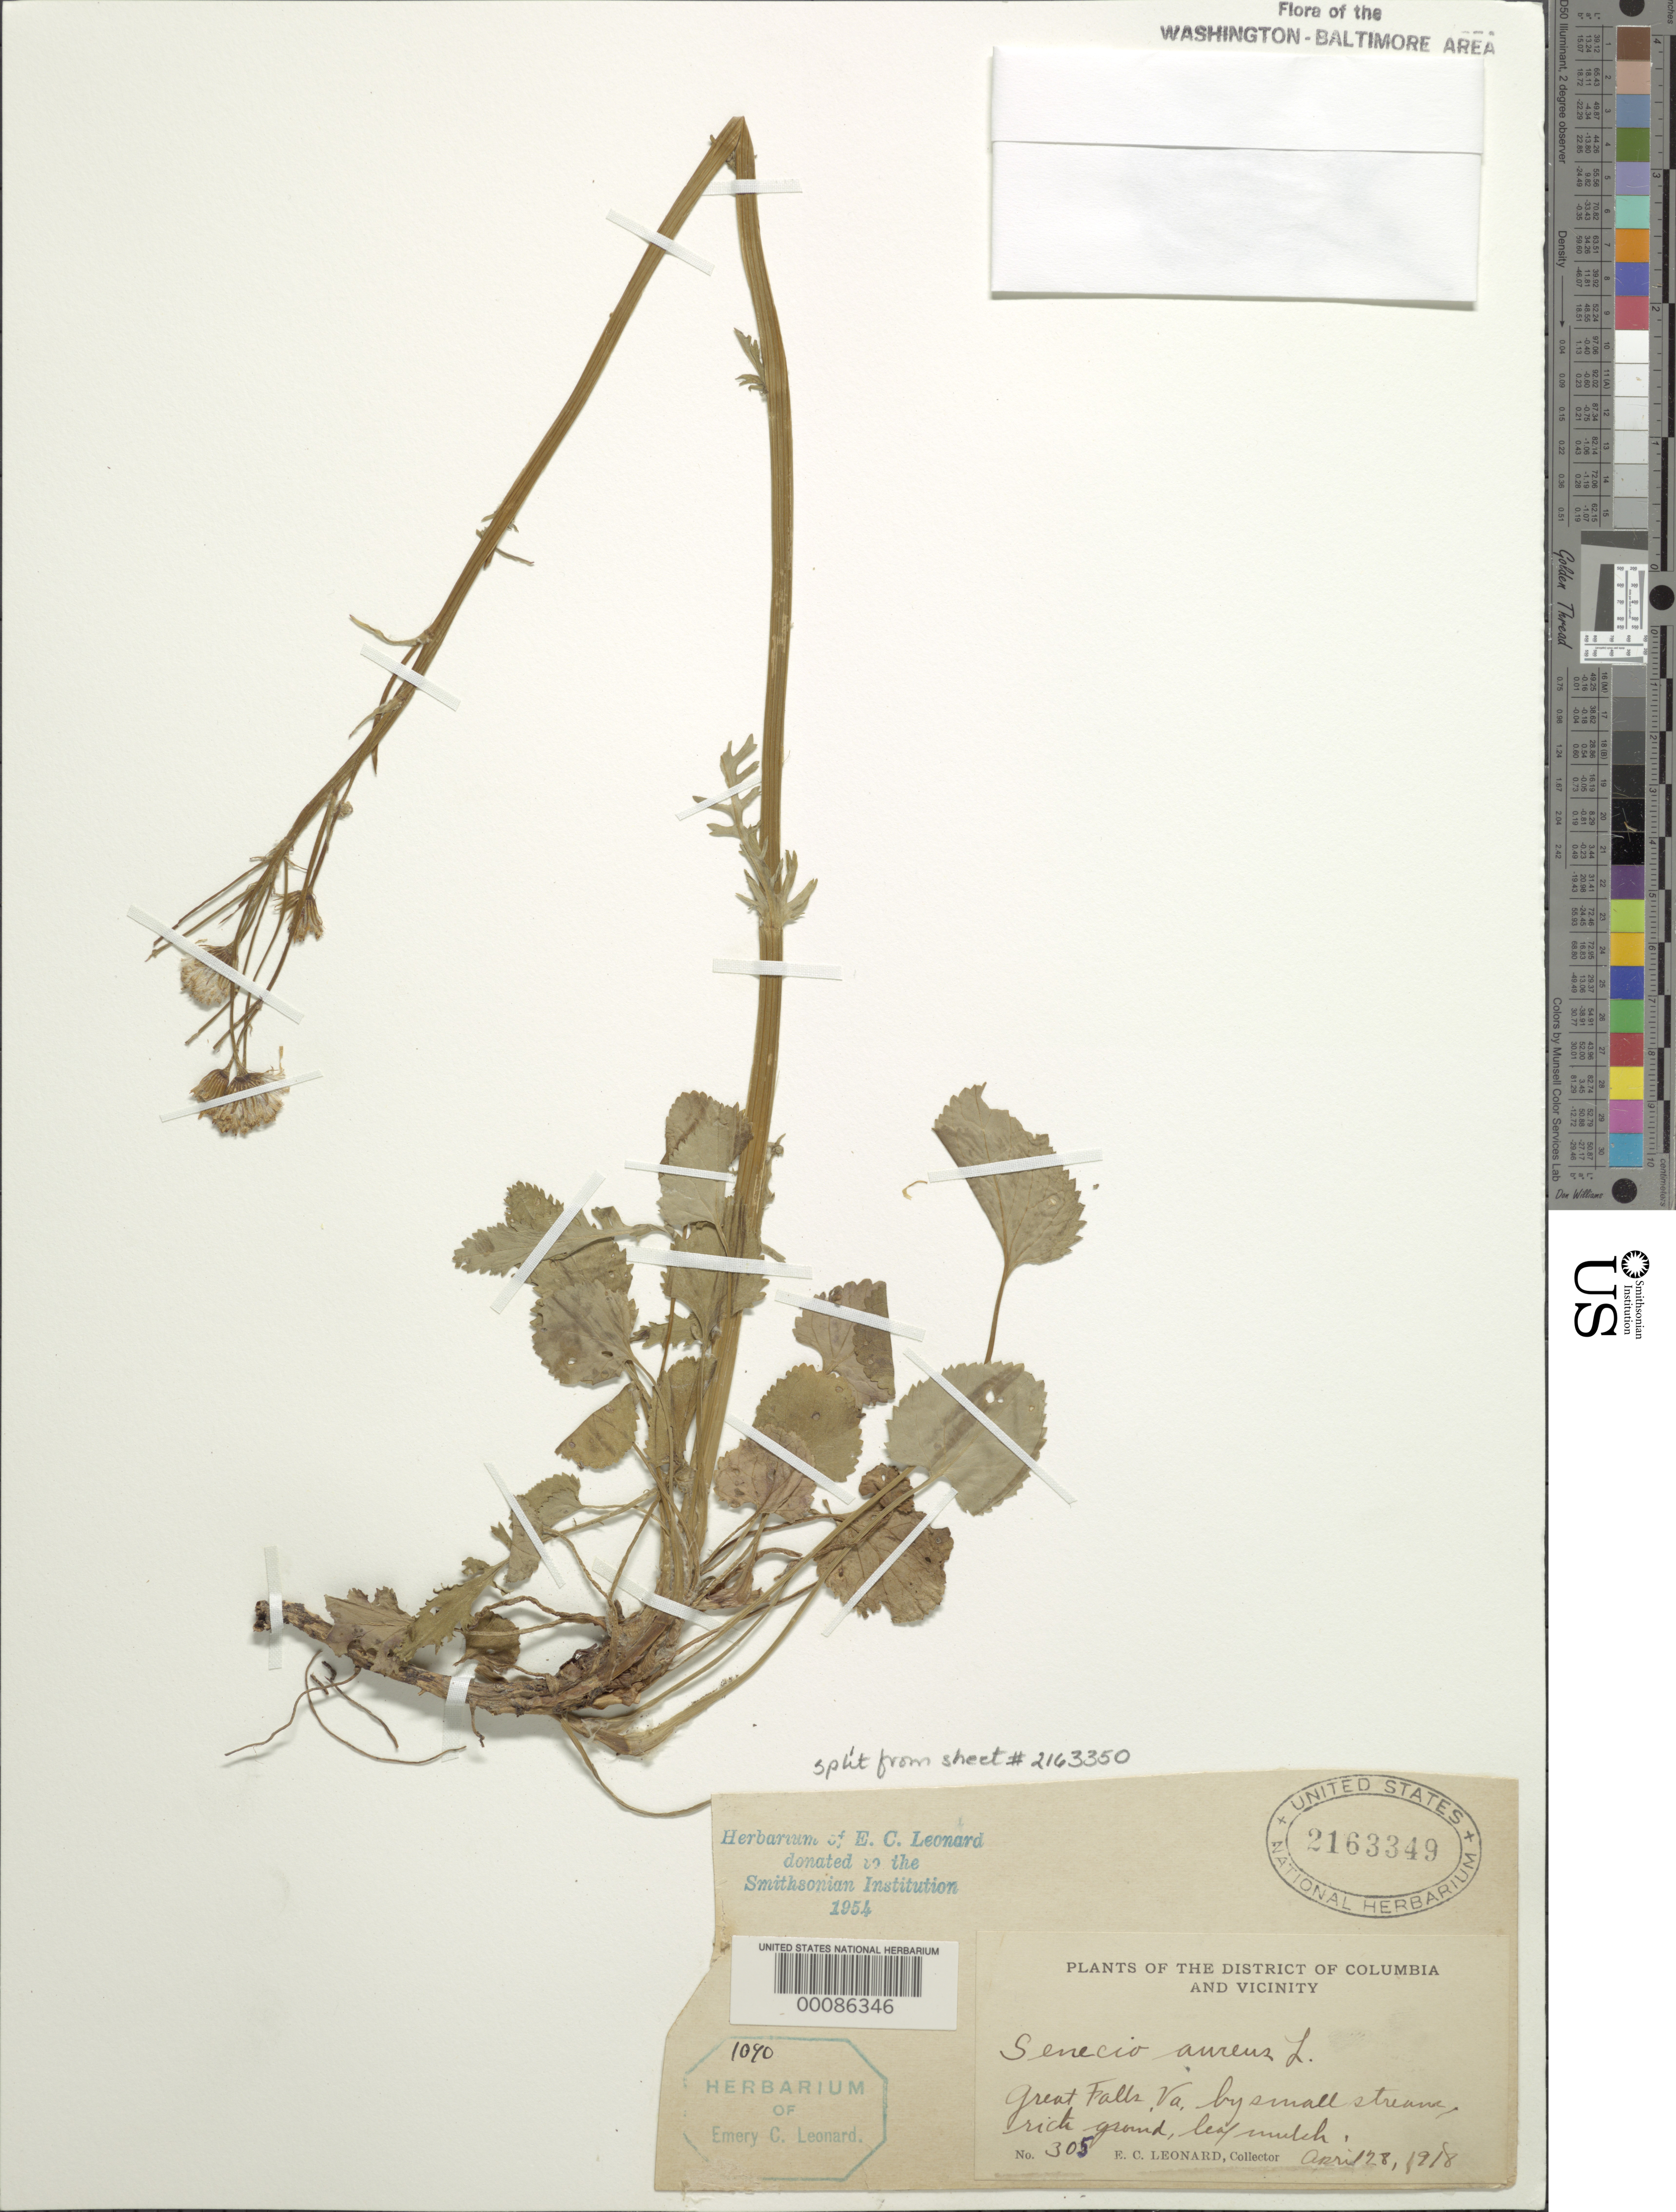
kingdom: Plantae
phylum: Tracheophyta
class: Magnoliopsida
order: Asterales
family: Asteraceae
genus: Packera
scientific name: Packera aurea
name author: (L.) Á. Löve & D. Löve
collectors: E. C. Leonard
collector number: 305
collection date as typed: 28 Apr 1918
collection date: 1918-04-28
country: United States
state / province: Virginia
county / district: Fairfax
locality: Great Falls C. & O. Canal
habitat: Rich ground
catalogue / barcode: US 2163349